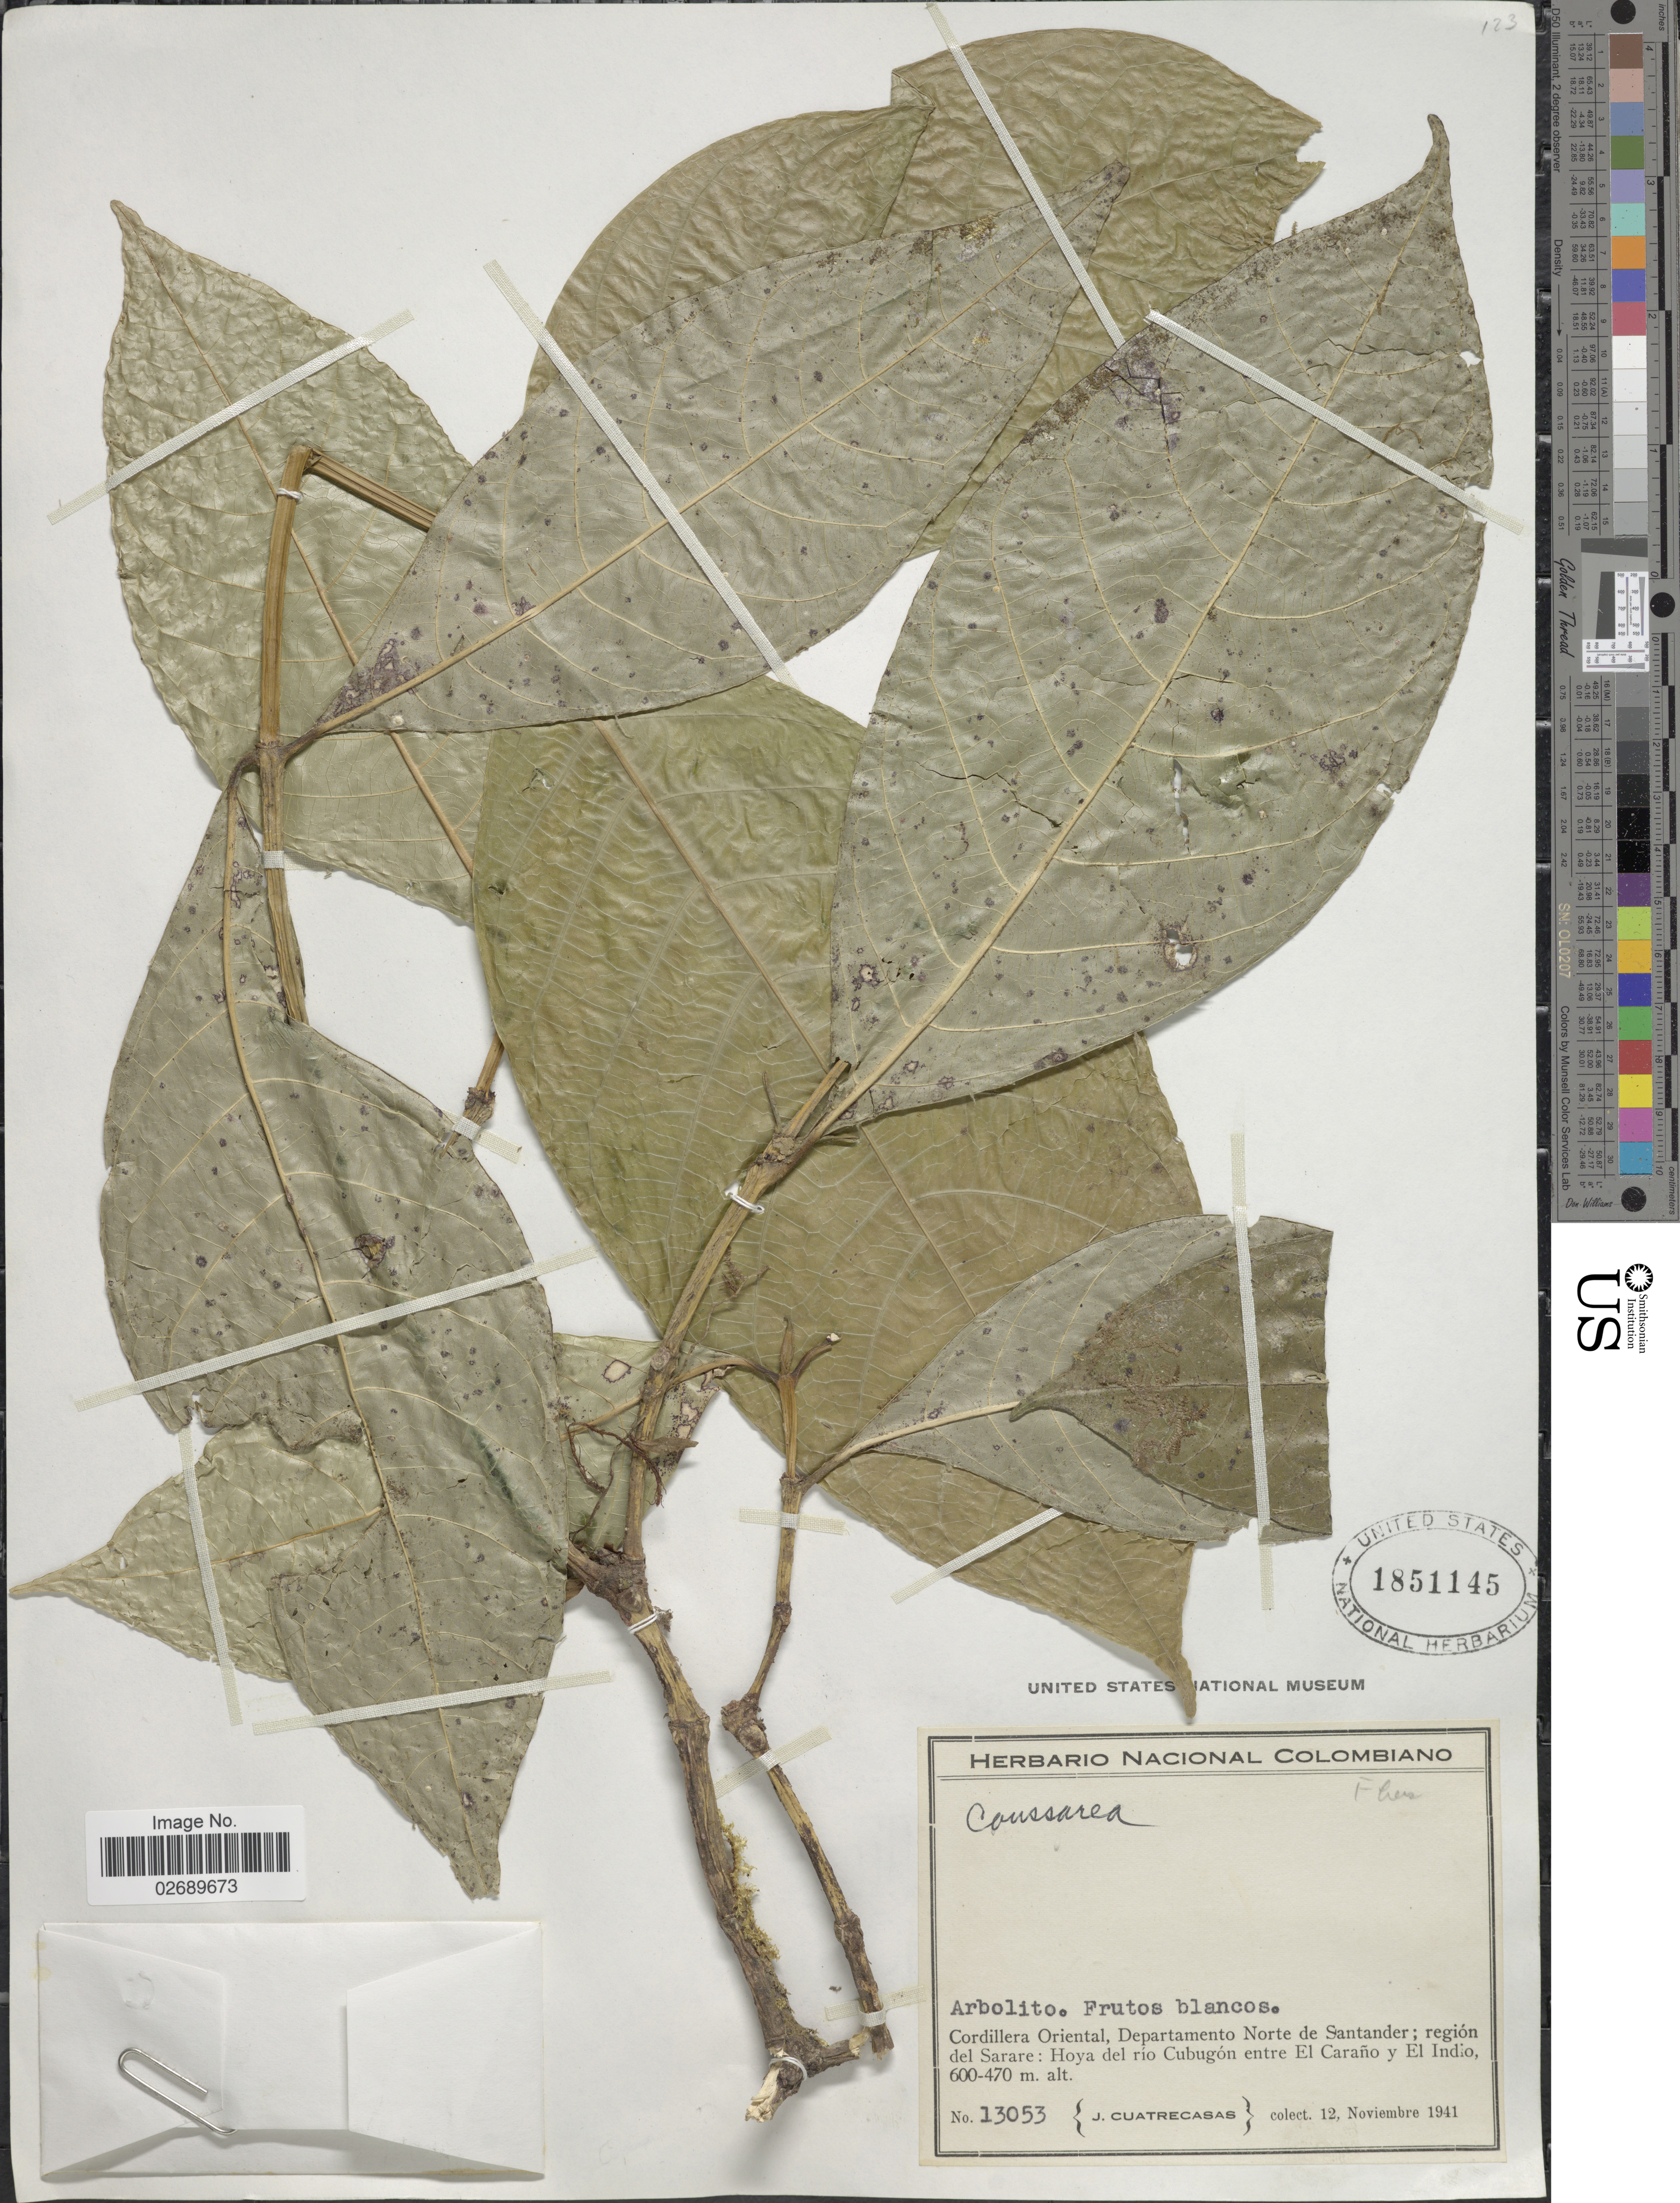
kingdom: Plantae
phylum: Tracheophyta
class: Magnoliopsida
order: Gentianales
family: Rubiaceae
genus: Coussarea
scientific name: Coussarea sp.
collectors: J. Cuatrecasas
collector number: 13053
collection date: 1941-11-12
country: Colombia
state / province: Norte de Santander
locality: Cordillera Oriental,; region del Sarare: Hoya del rio Cubugon entre El Carano y El Indio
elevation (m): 470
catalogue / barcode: US 1851145